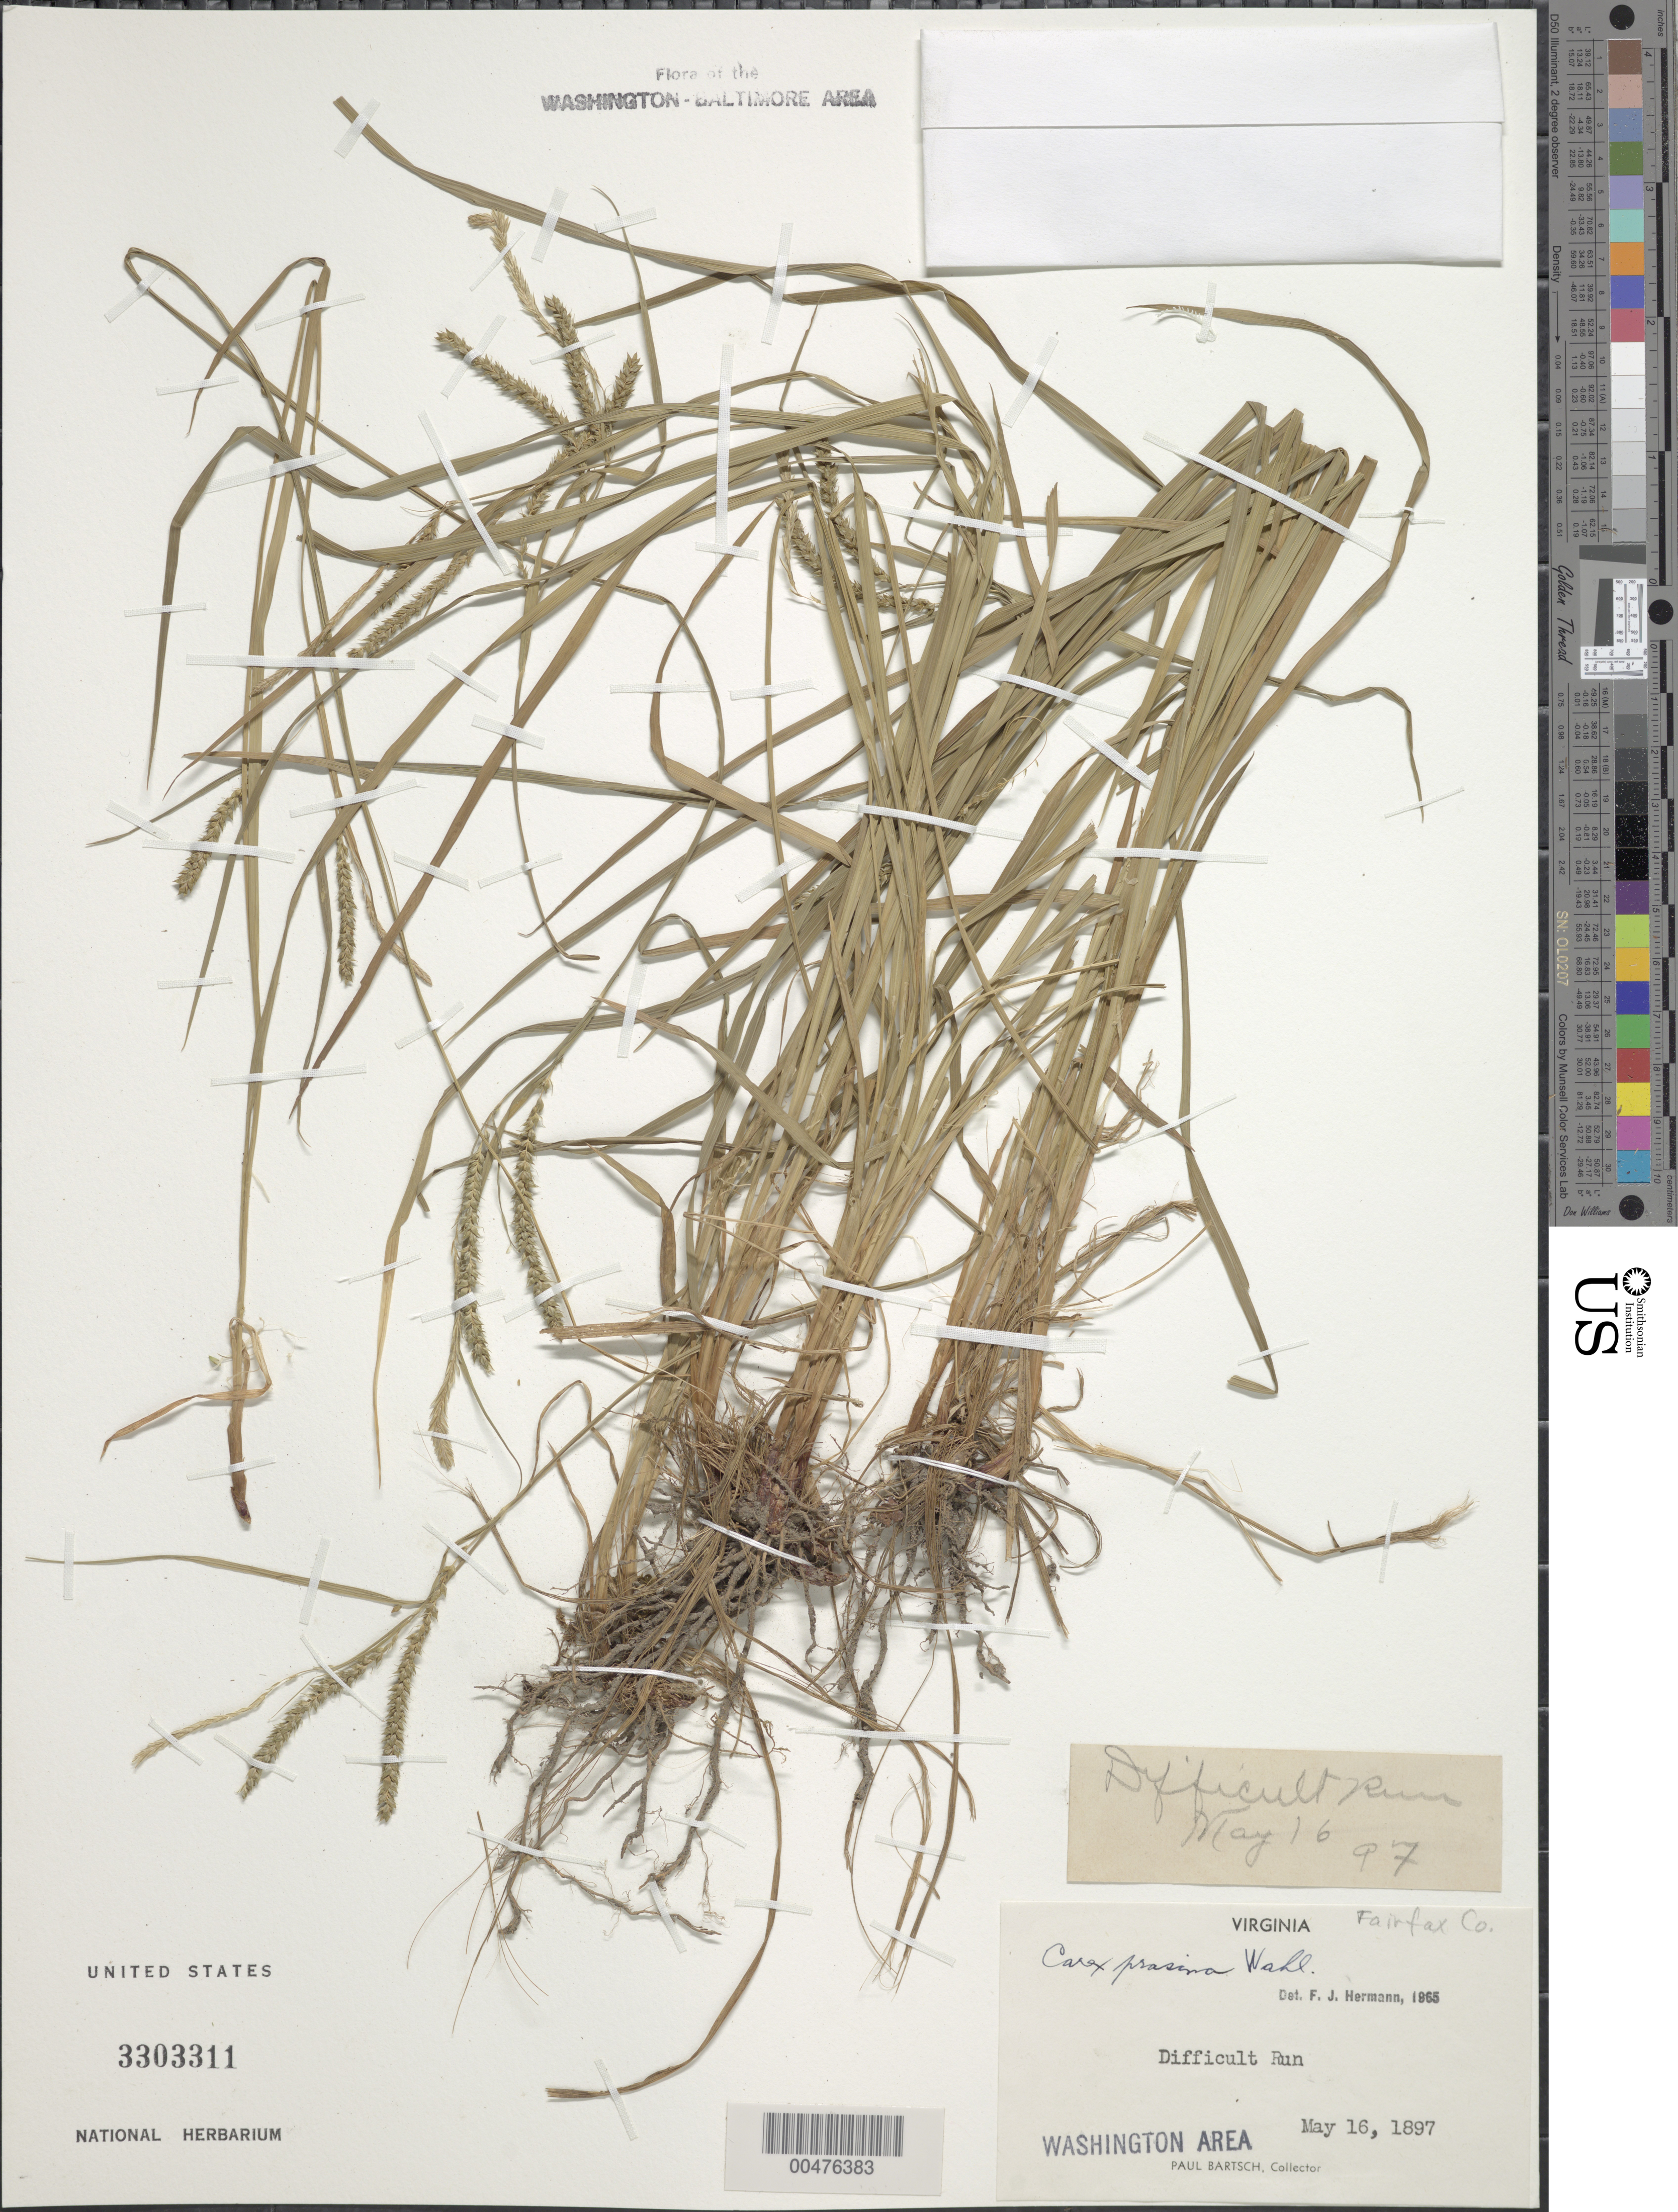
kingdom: Plantae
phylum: Tracheophyta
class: Liliopsida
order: Poales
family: Cyperaceae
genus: Carex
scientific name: Carex prasina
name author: Wahlenb.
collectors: P. Bartsch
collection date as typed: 16 May 1897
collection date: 1897-05-16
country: United States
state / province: Virginia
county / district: Fairfax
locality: Difficult Run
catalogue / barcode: US 3303311